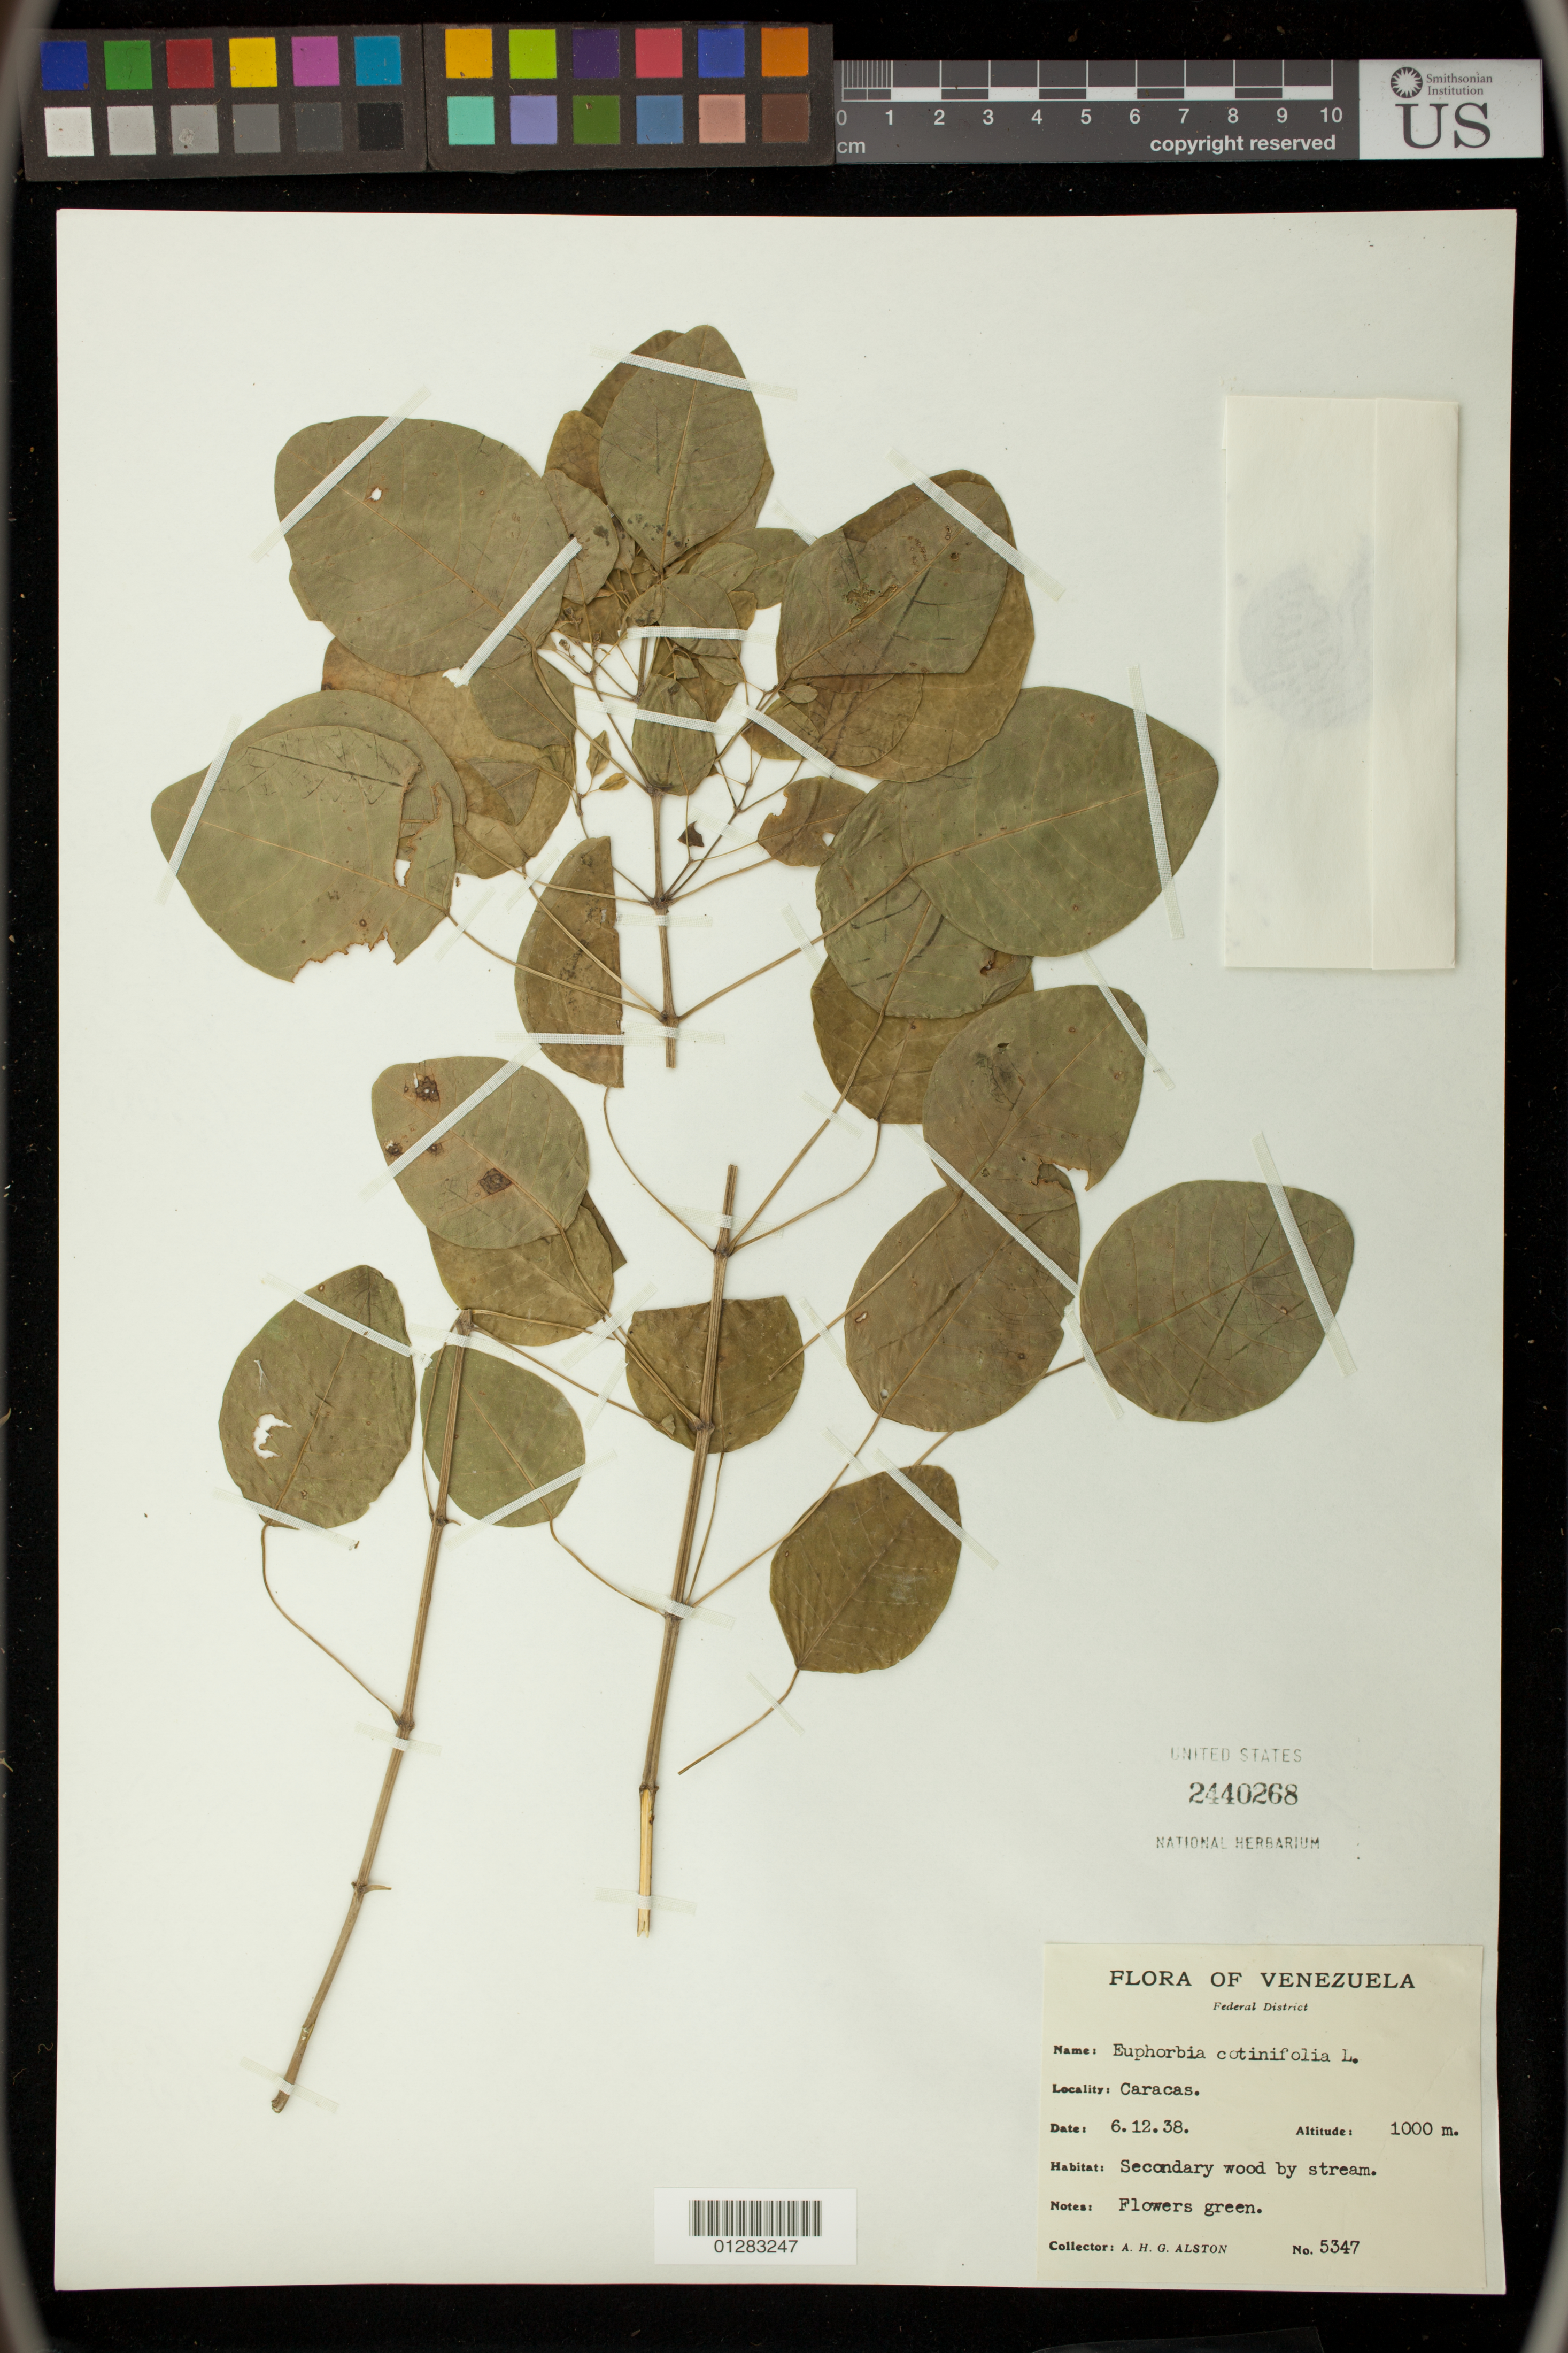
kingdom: Plantae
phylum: Tracheophyta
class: Magnoliopsida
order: Malpighiales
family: Euphorbiaceae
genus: Euphorbia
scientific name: Euphorbia cotinifolia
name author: L.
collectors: A. H. Alston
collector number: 5347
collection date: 1938-12-06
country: Venezuela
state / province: Distrito Federal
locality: Caracas, Federal District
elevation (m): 1000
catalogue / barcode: US 2440268